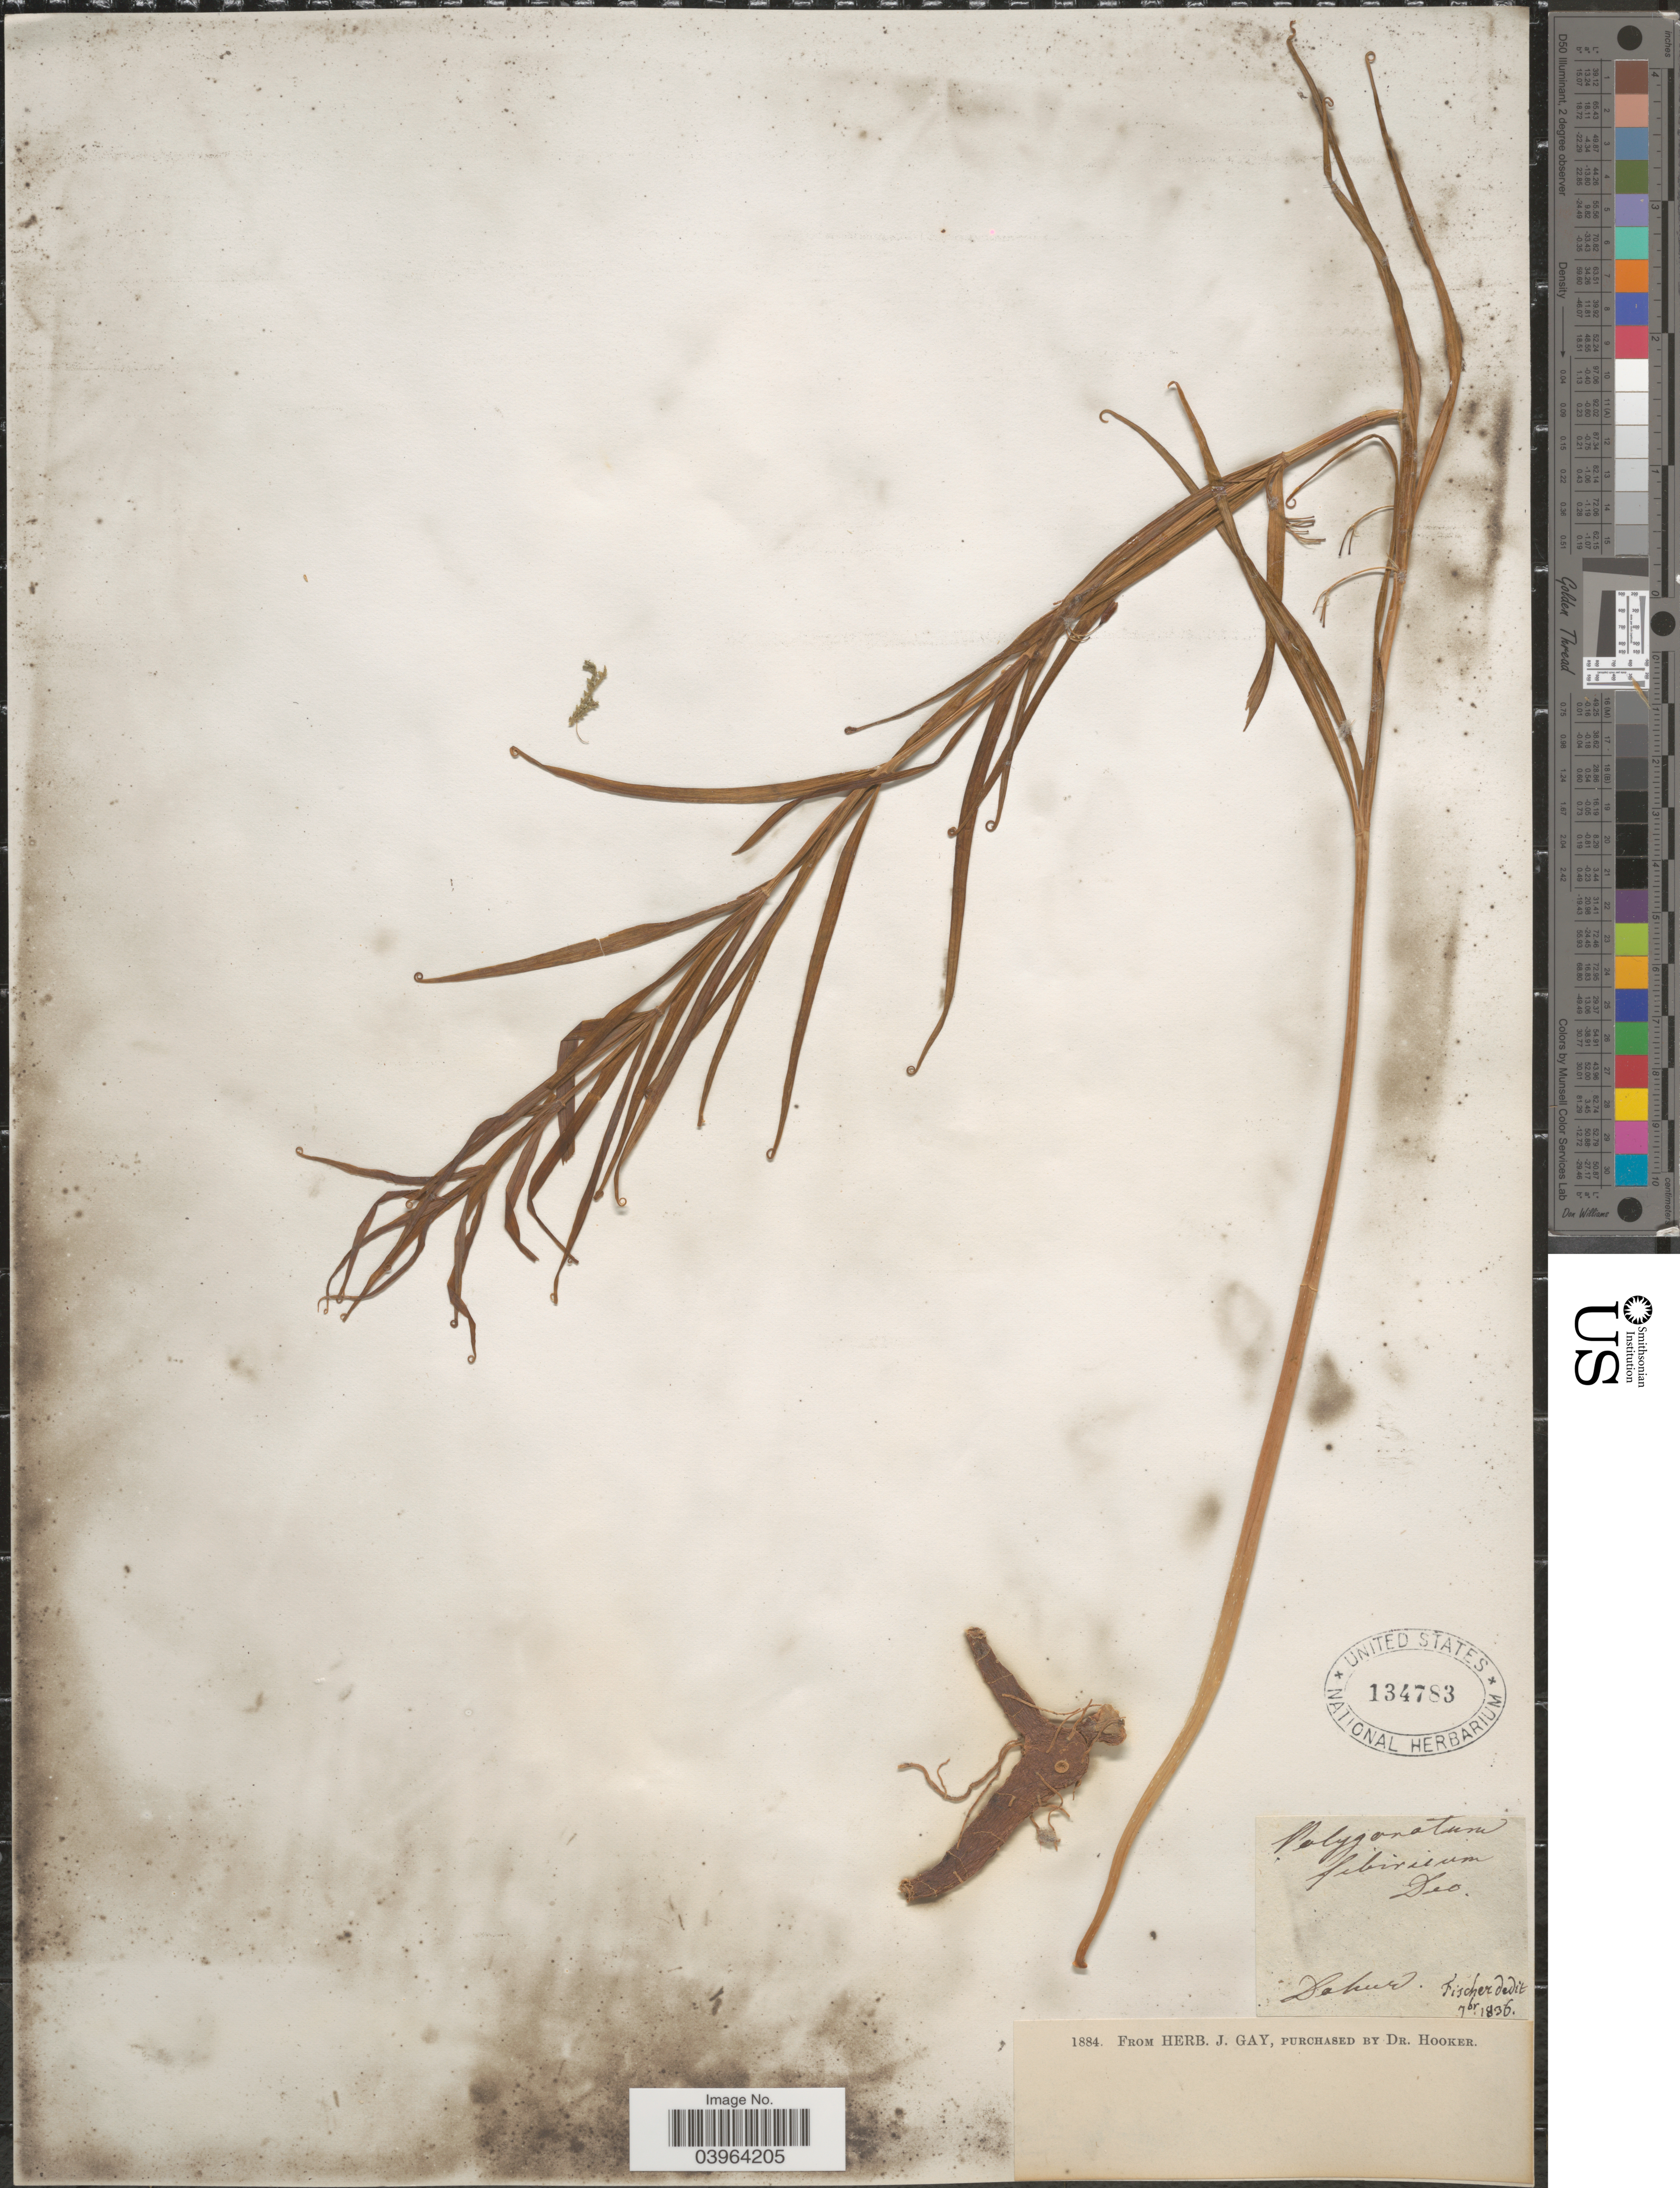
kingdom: Plantae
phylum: Tracheophyta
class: Liliopsida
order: Asparagales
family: Asparagaceae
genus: Polygonatum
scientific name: Polygonatum sibiricum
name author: F. Delaroche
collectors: ex herb. J. Gay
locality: Dahur. [interpreted]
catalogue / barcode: US 134783